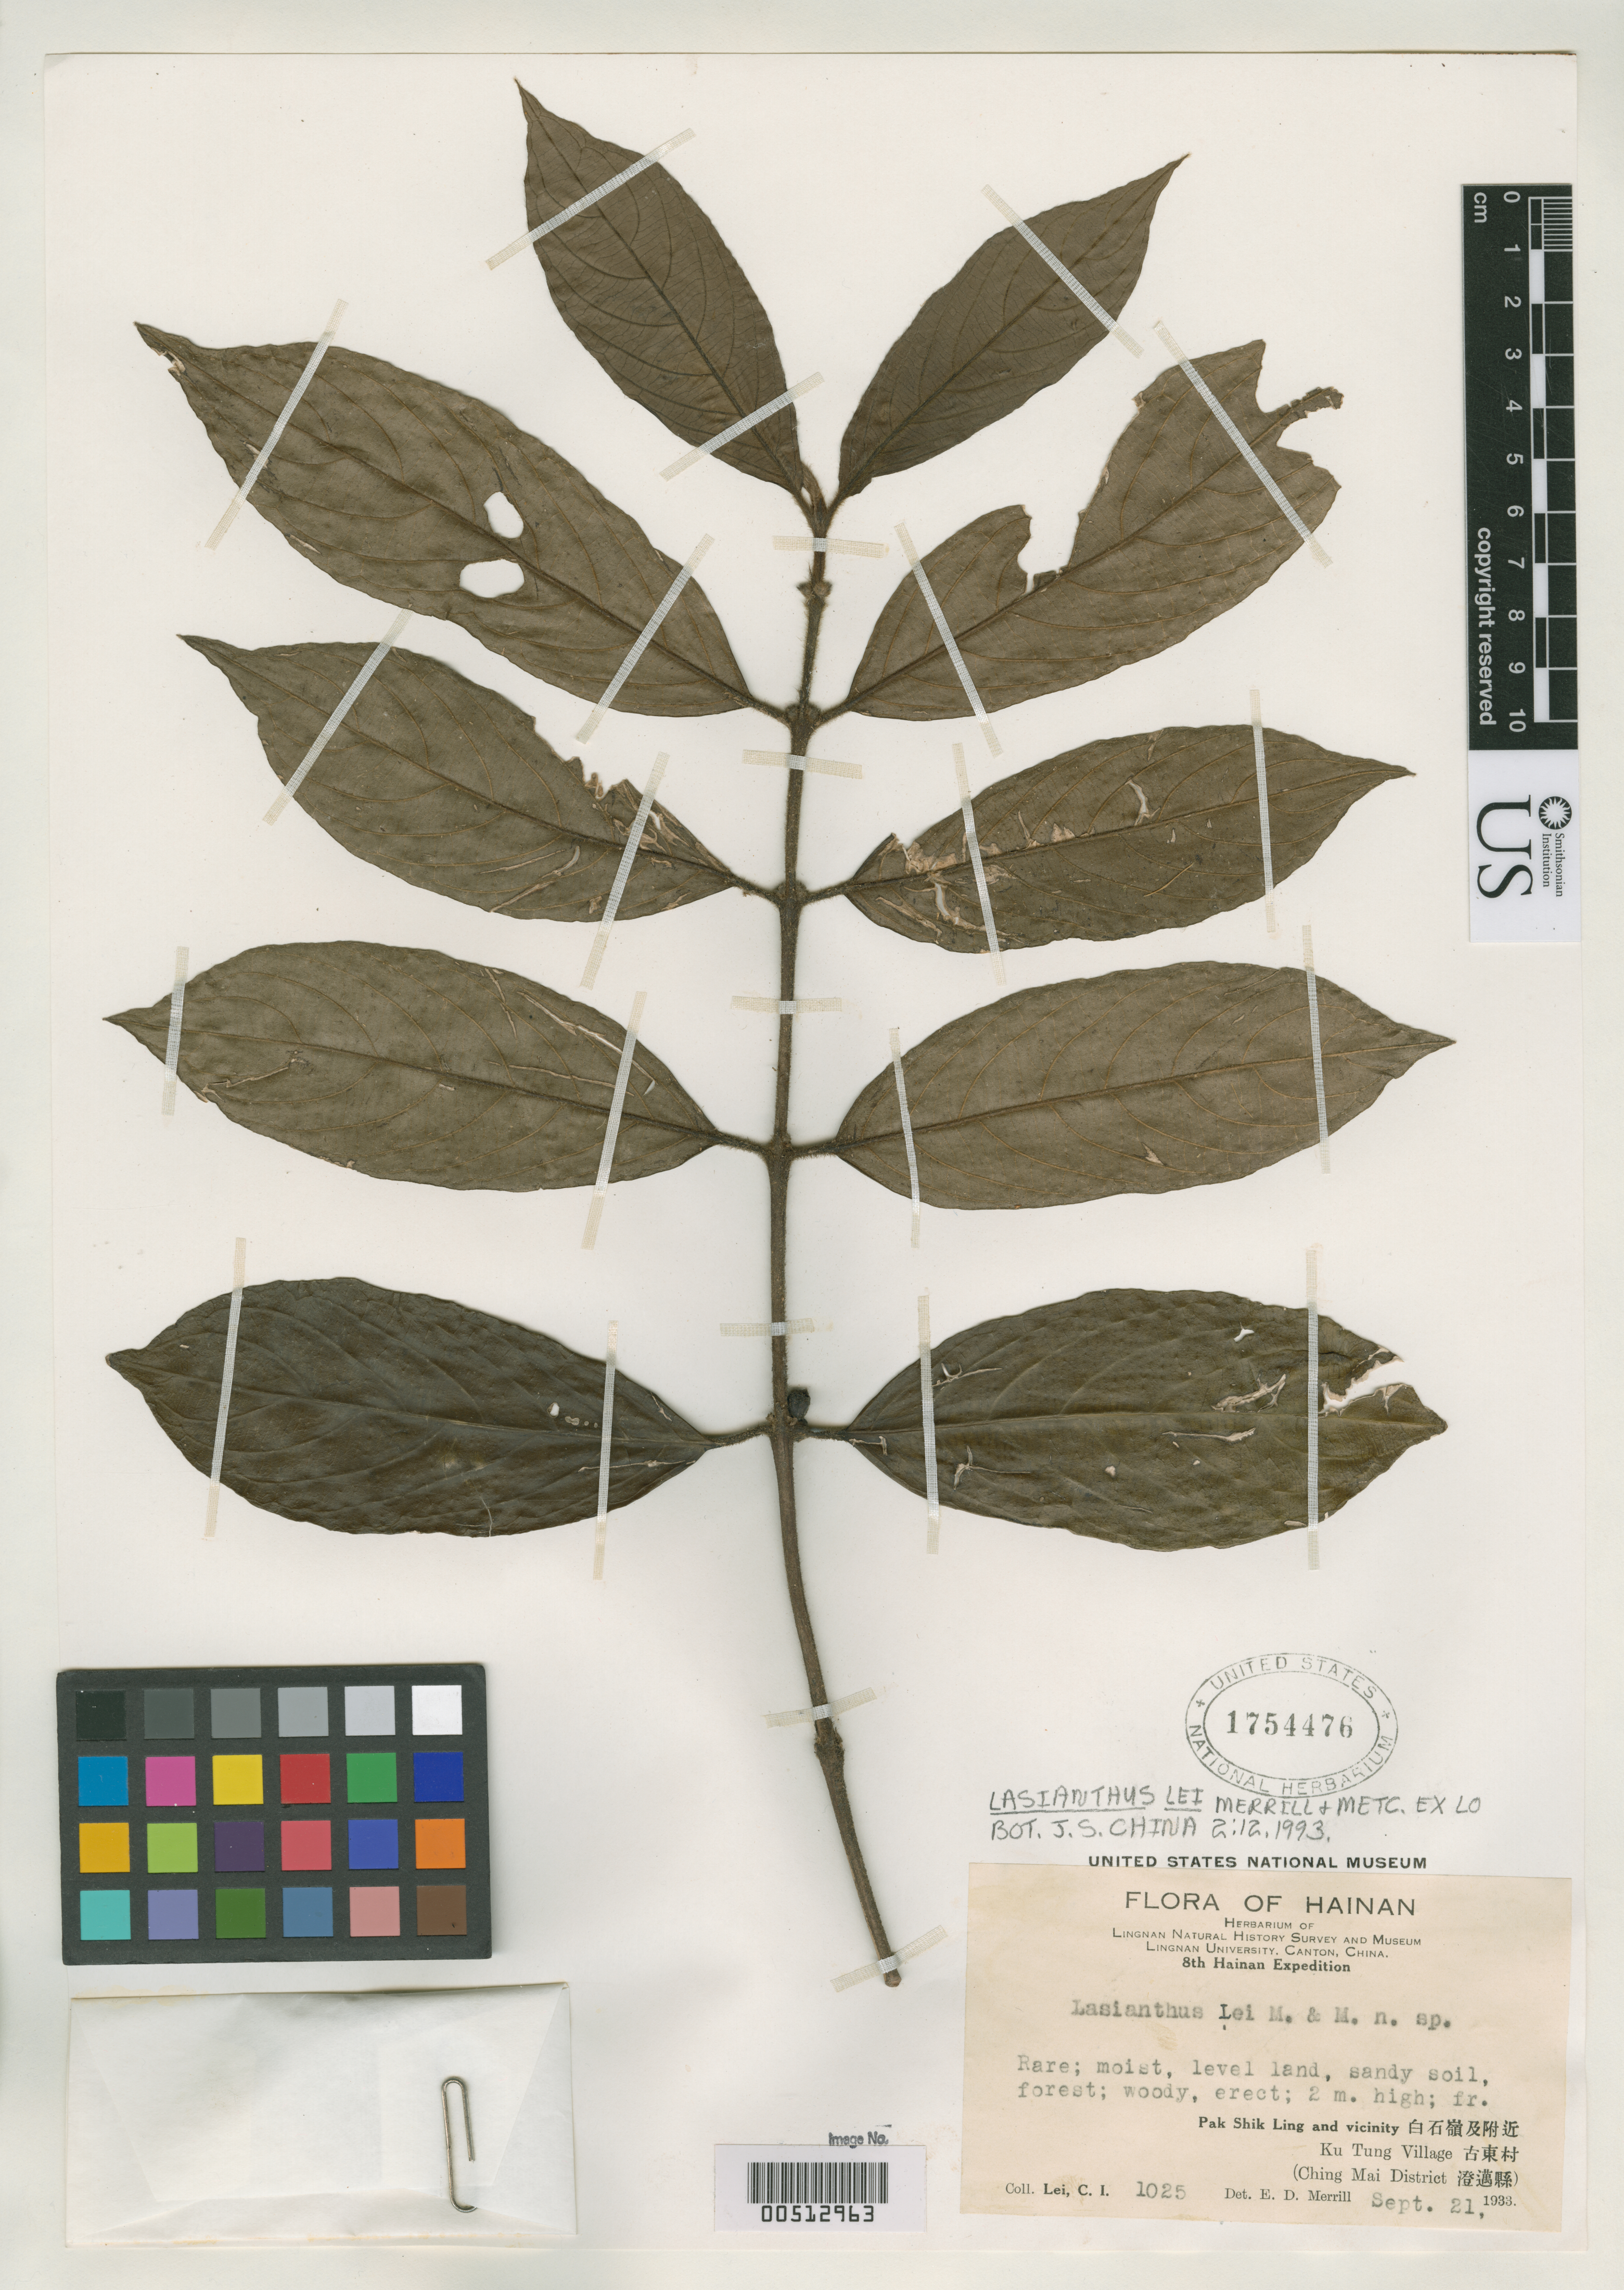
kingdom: Plantae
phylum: Tracheophyta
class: Magnoliopsida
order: Gentianales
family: Rubiaceae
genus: Lasianthus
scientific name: Lasianthus lei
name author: Merr. & Metc. ex H.S. Lo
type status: Isotype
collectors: C. I. Lei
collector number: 1025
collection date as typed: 21 Sep 1933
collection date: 1933-09-21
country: China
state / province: Hainan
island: Hainan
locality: Chengmai District, Pak Shik Ling & vicinity, Ku Tung Village.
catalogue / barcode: US 1754476